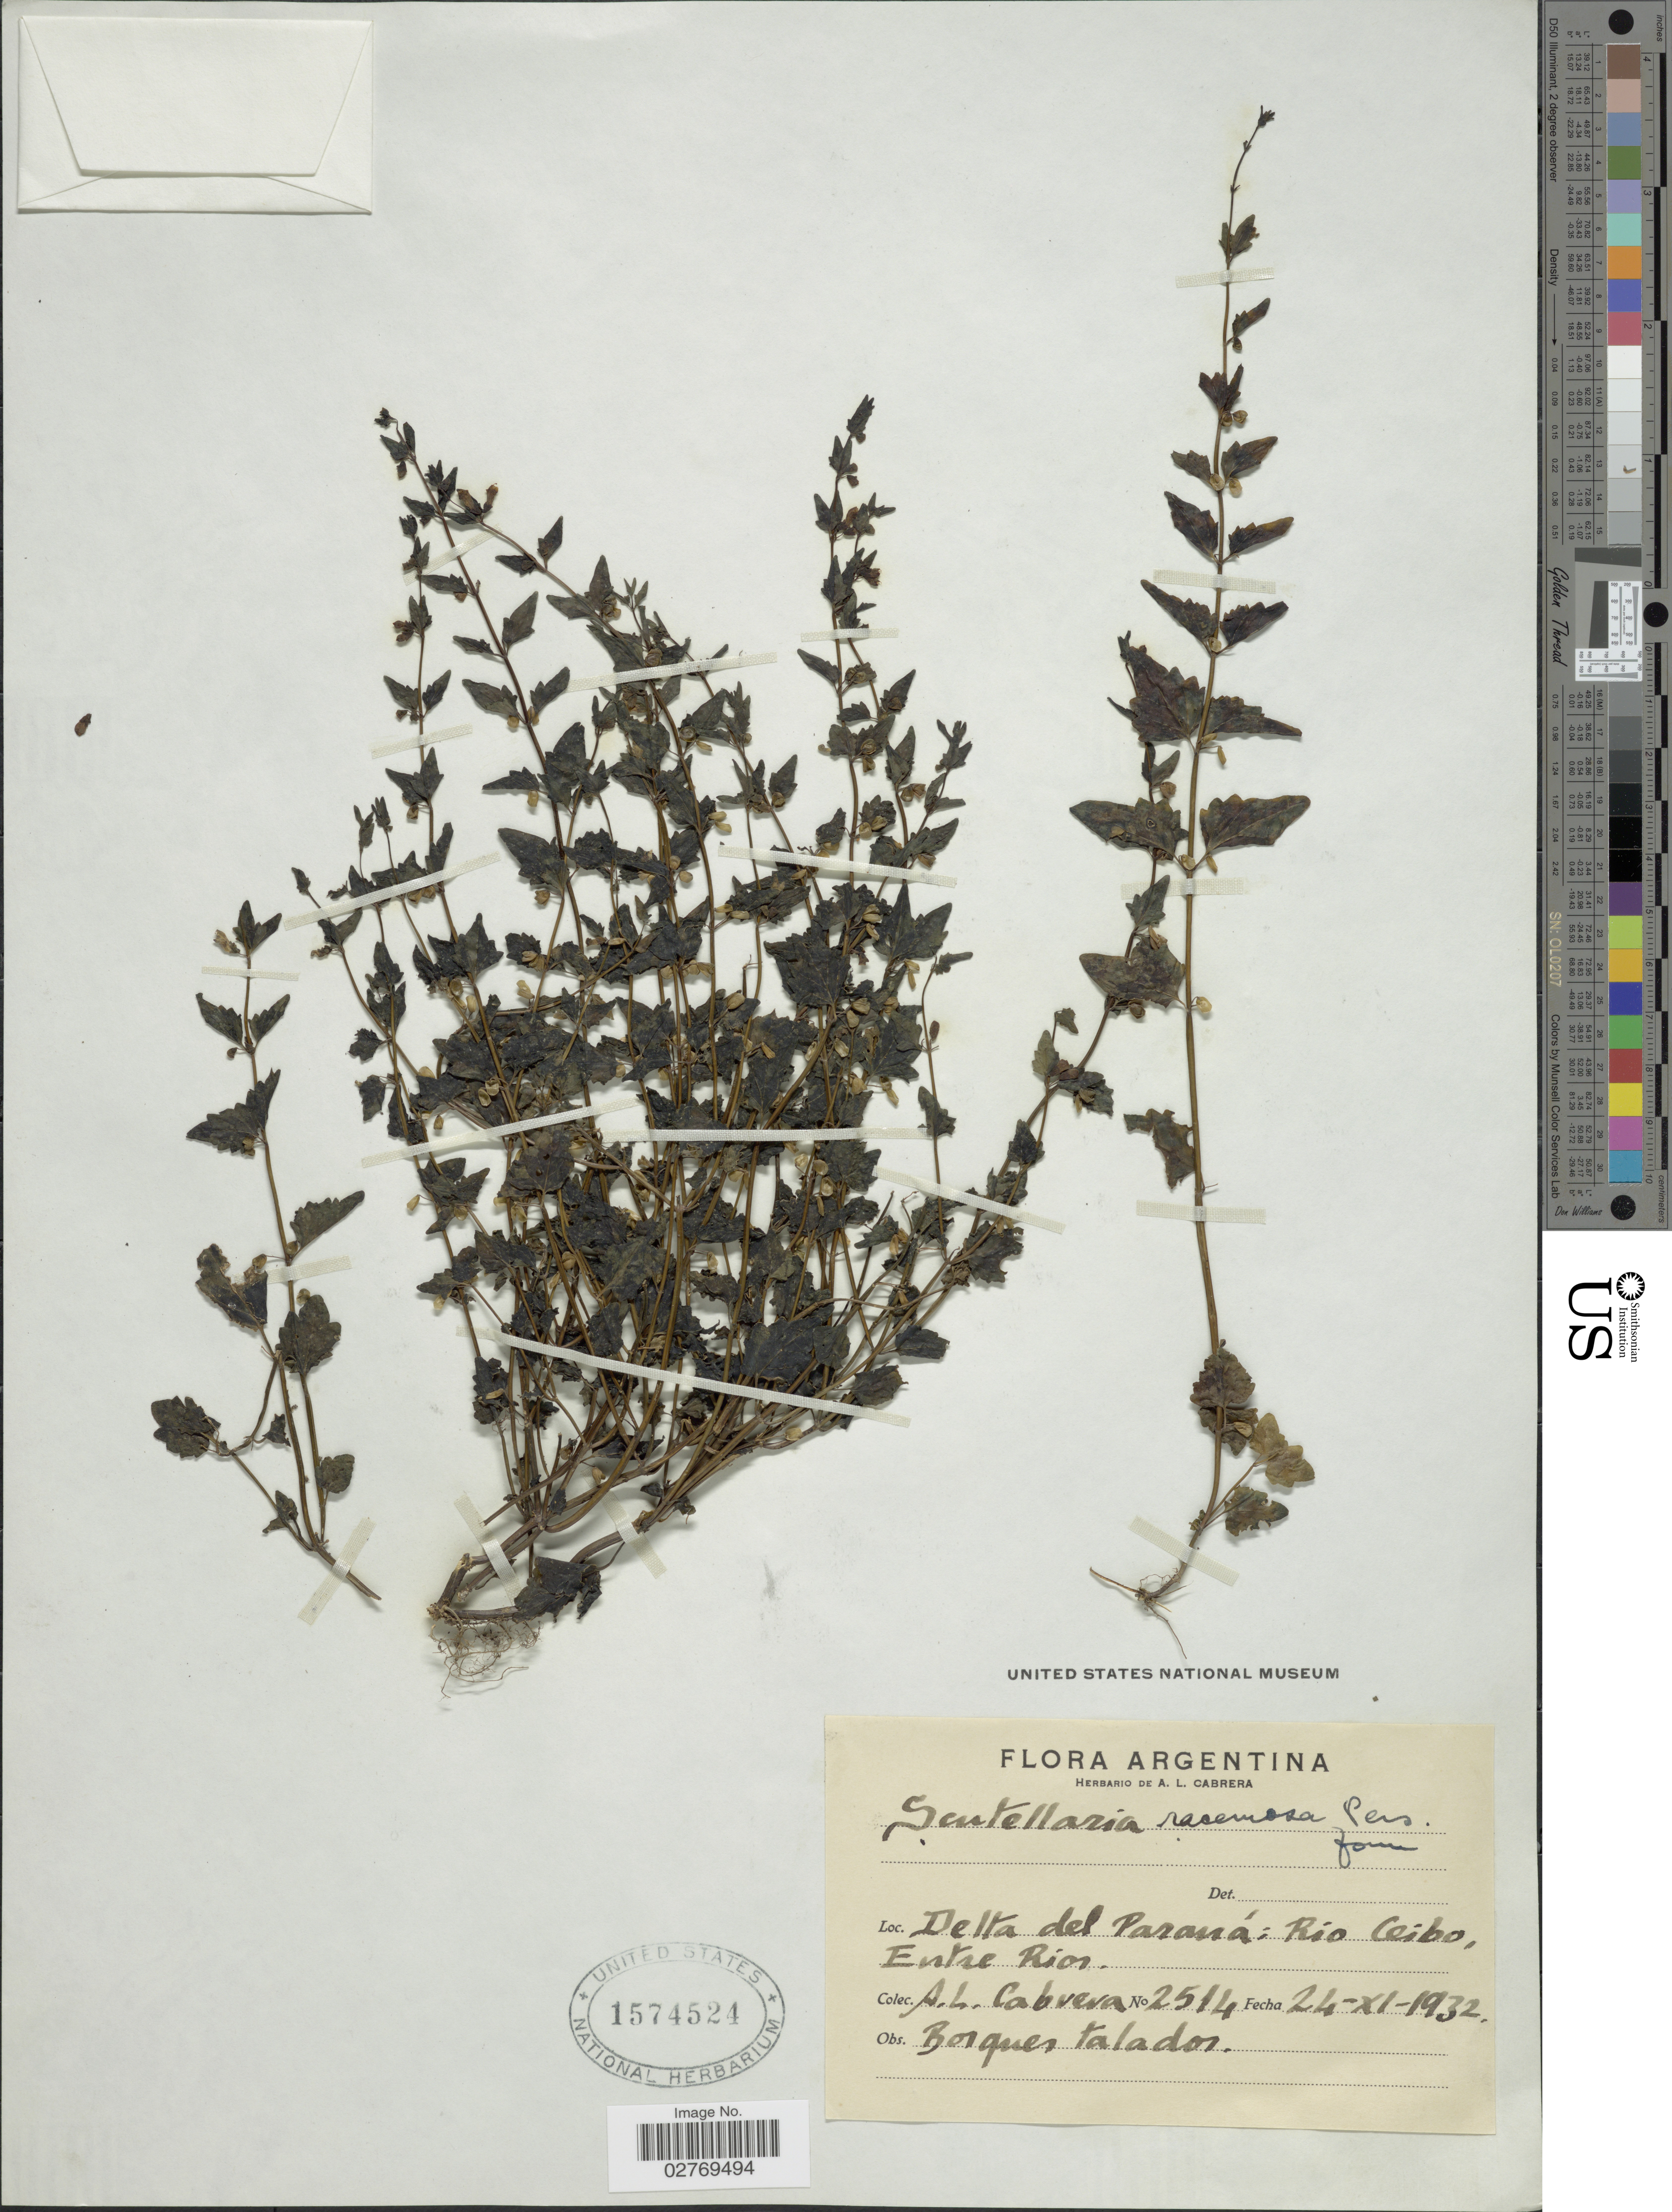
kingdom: Plantae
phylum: Tracheophyta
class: Magnoliopsida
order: Lamiales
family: Lamiaceae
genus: Scutellaria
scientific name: Scutellaria racemosa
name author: Pers.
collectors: A. L. Cabrera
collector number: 2514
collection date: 1932-11-24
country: Argentina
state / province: Entre Rios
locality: Delta del Paraná: Rio Ceibo.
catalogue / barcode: US 1574524